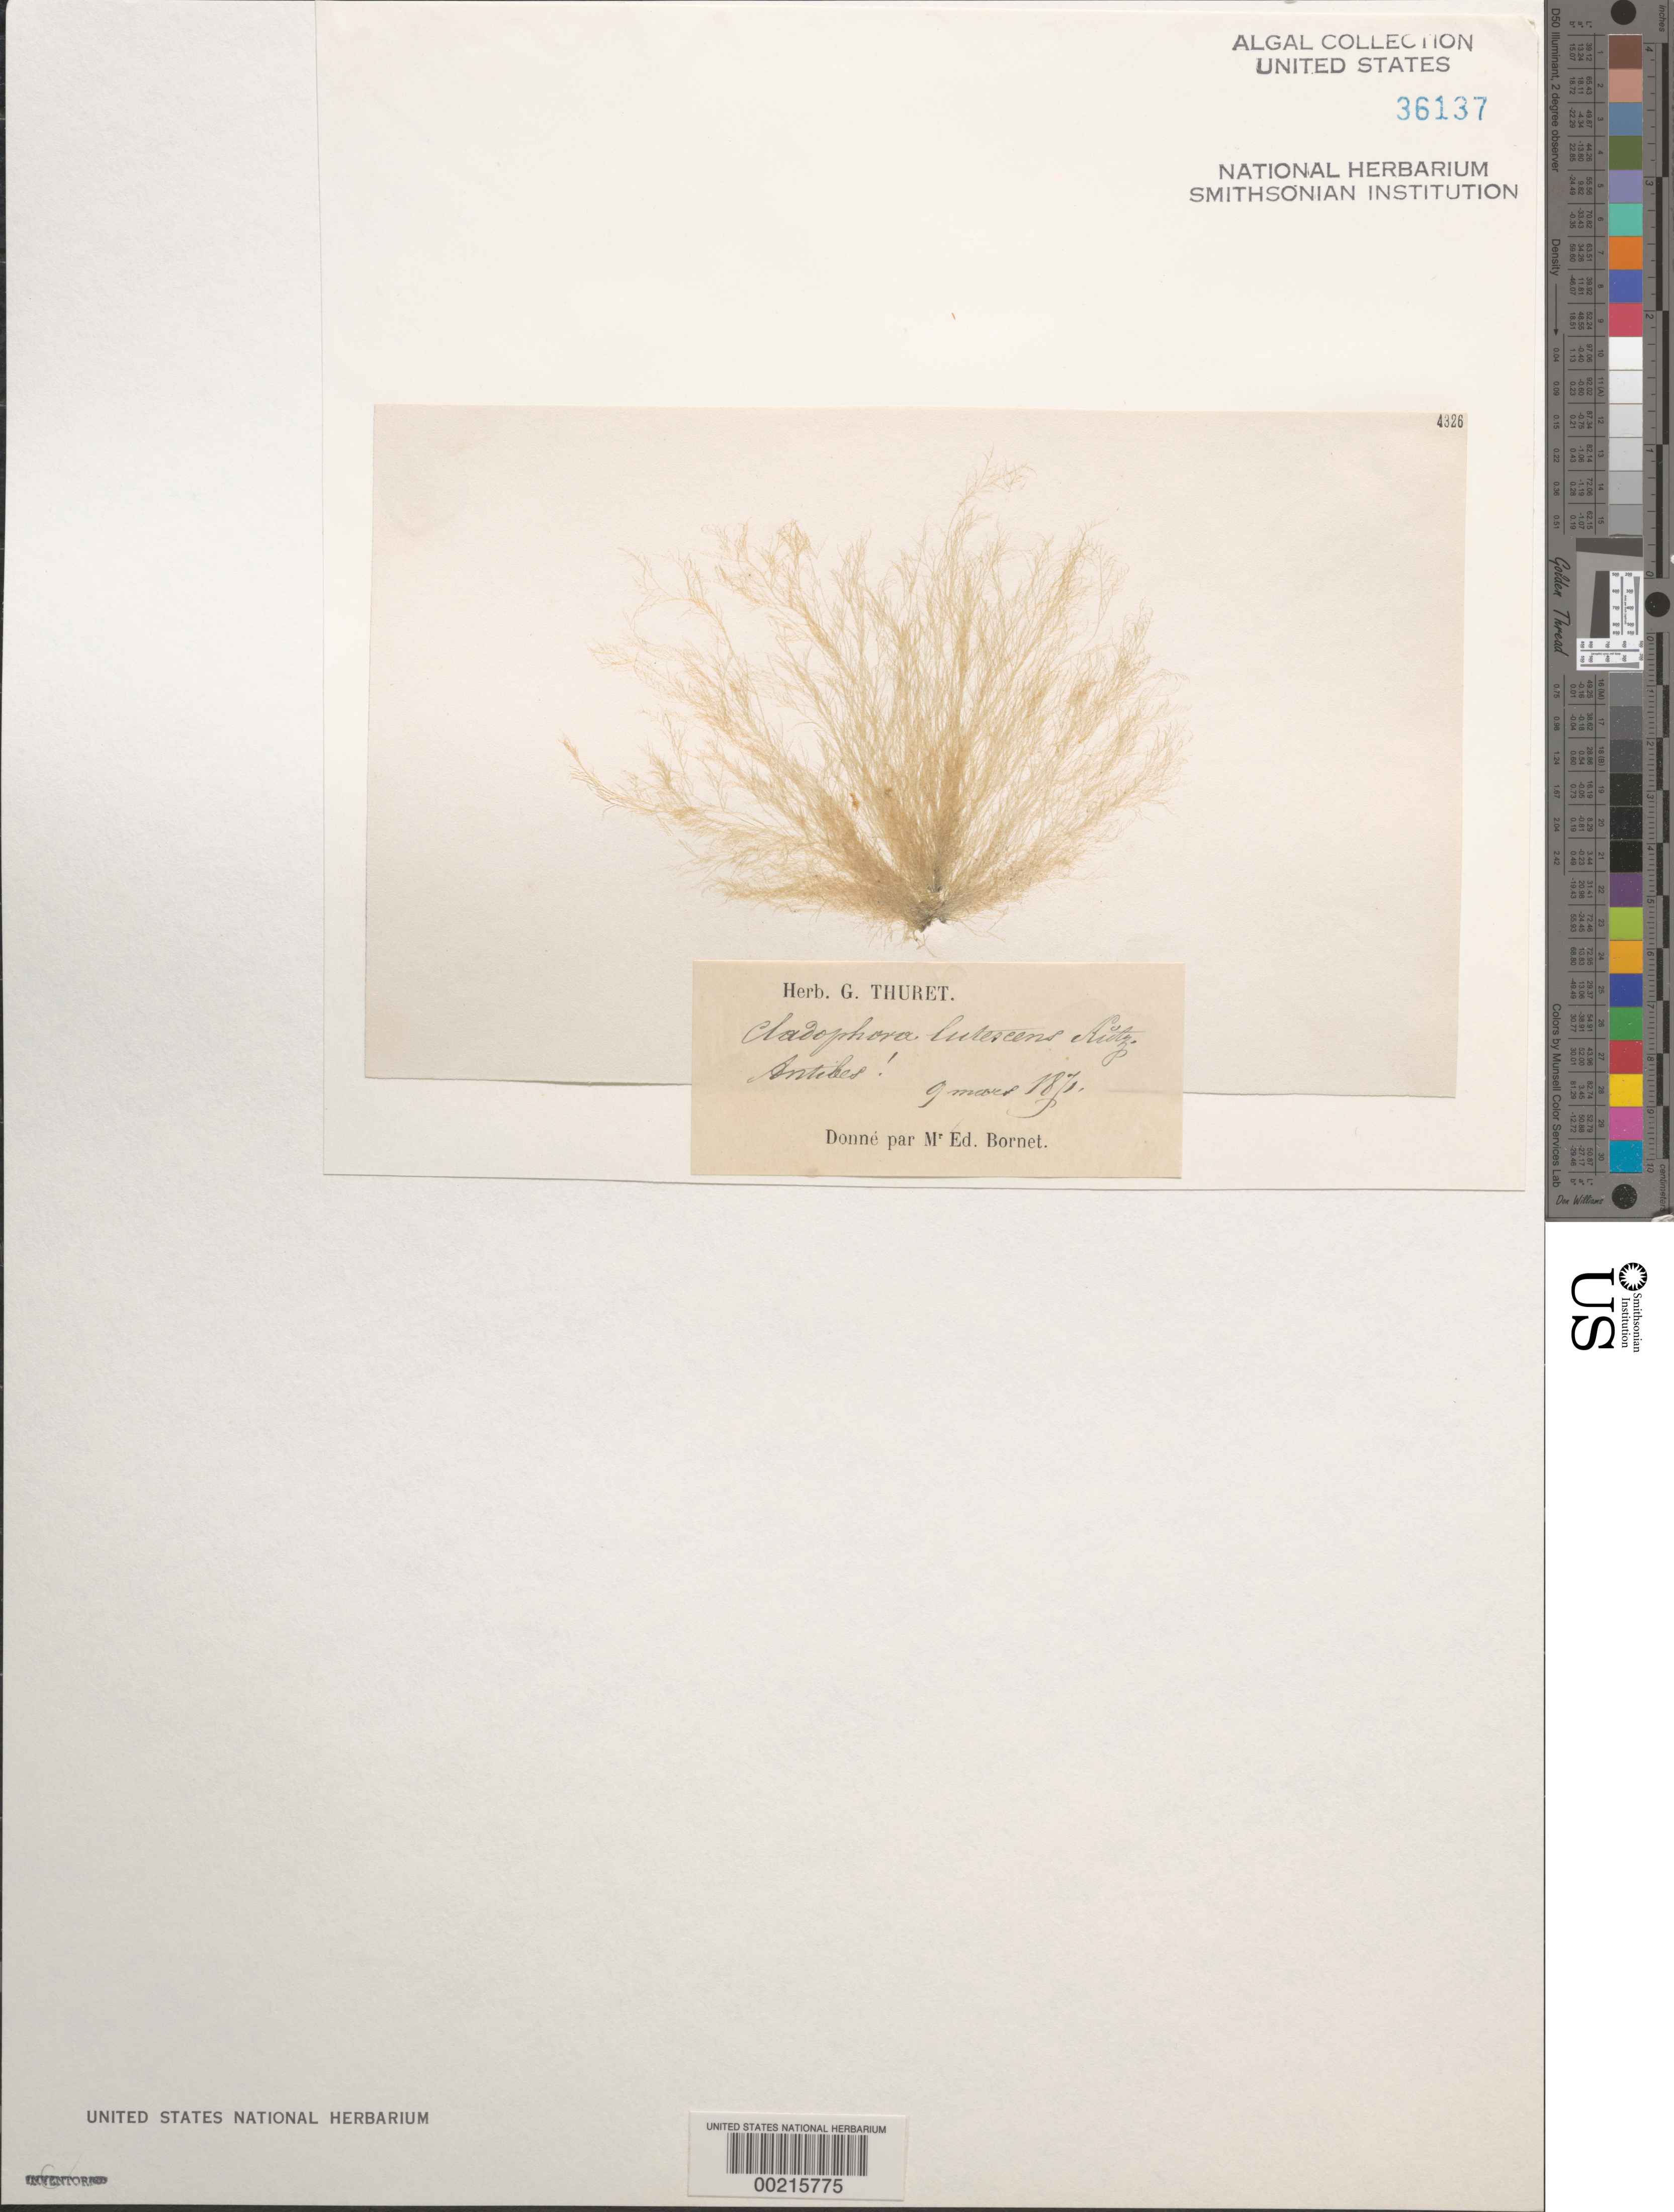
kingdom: Plantae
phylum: Chlorophyta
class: Ulvophyceae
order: Cladophorales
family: Cladophoraceae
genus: Cladophora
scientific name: Cladophora dalmatica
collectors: Thuret, G. (herbarium)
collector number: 4326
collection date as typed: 09 Mar 1871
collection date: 1871-03-09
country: France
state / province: Provence-Alpes-Côte d'Azur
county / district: Alpes-Maritimes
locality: Antibes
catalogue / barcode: US 36137